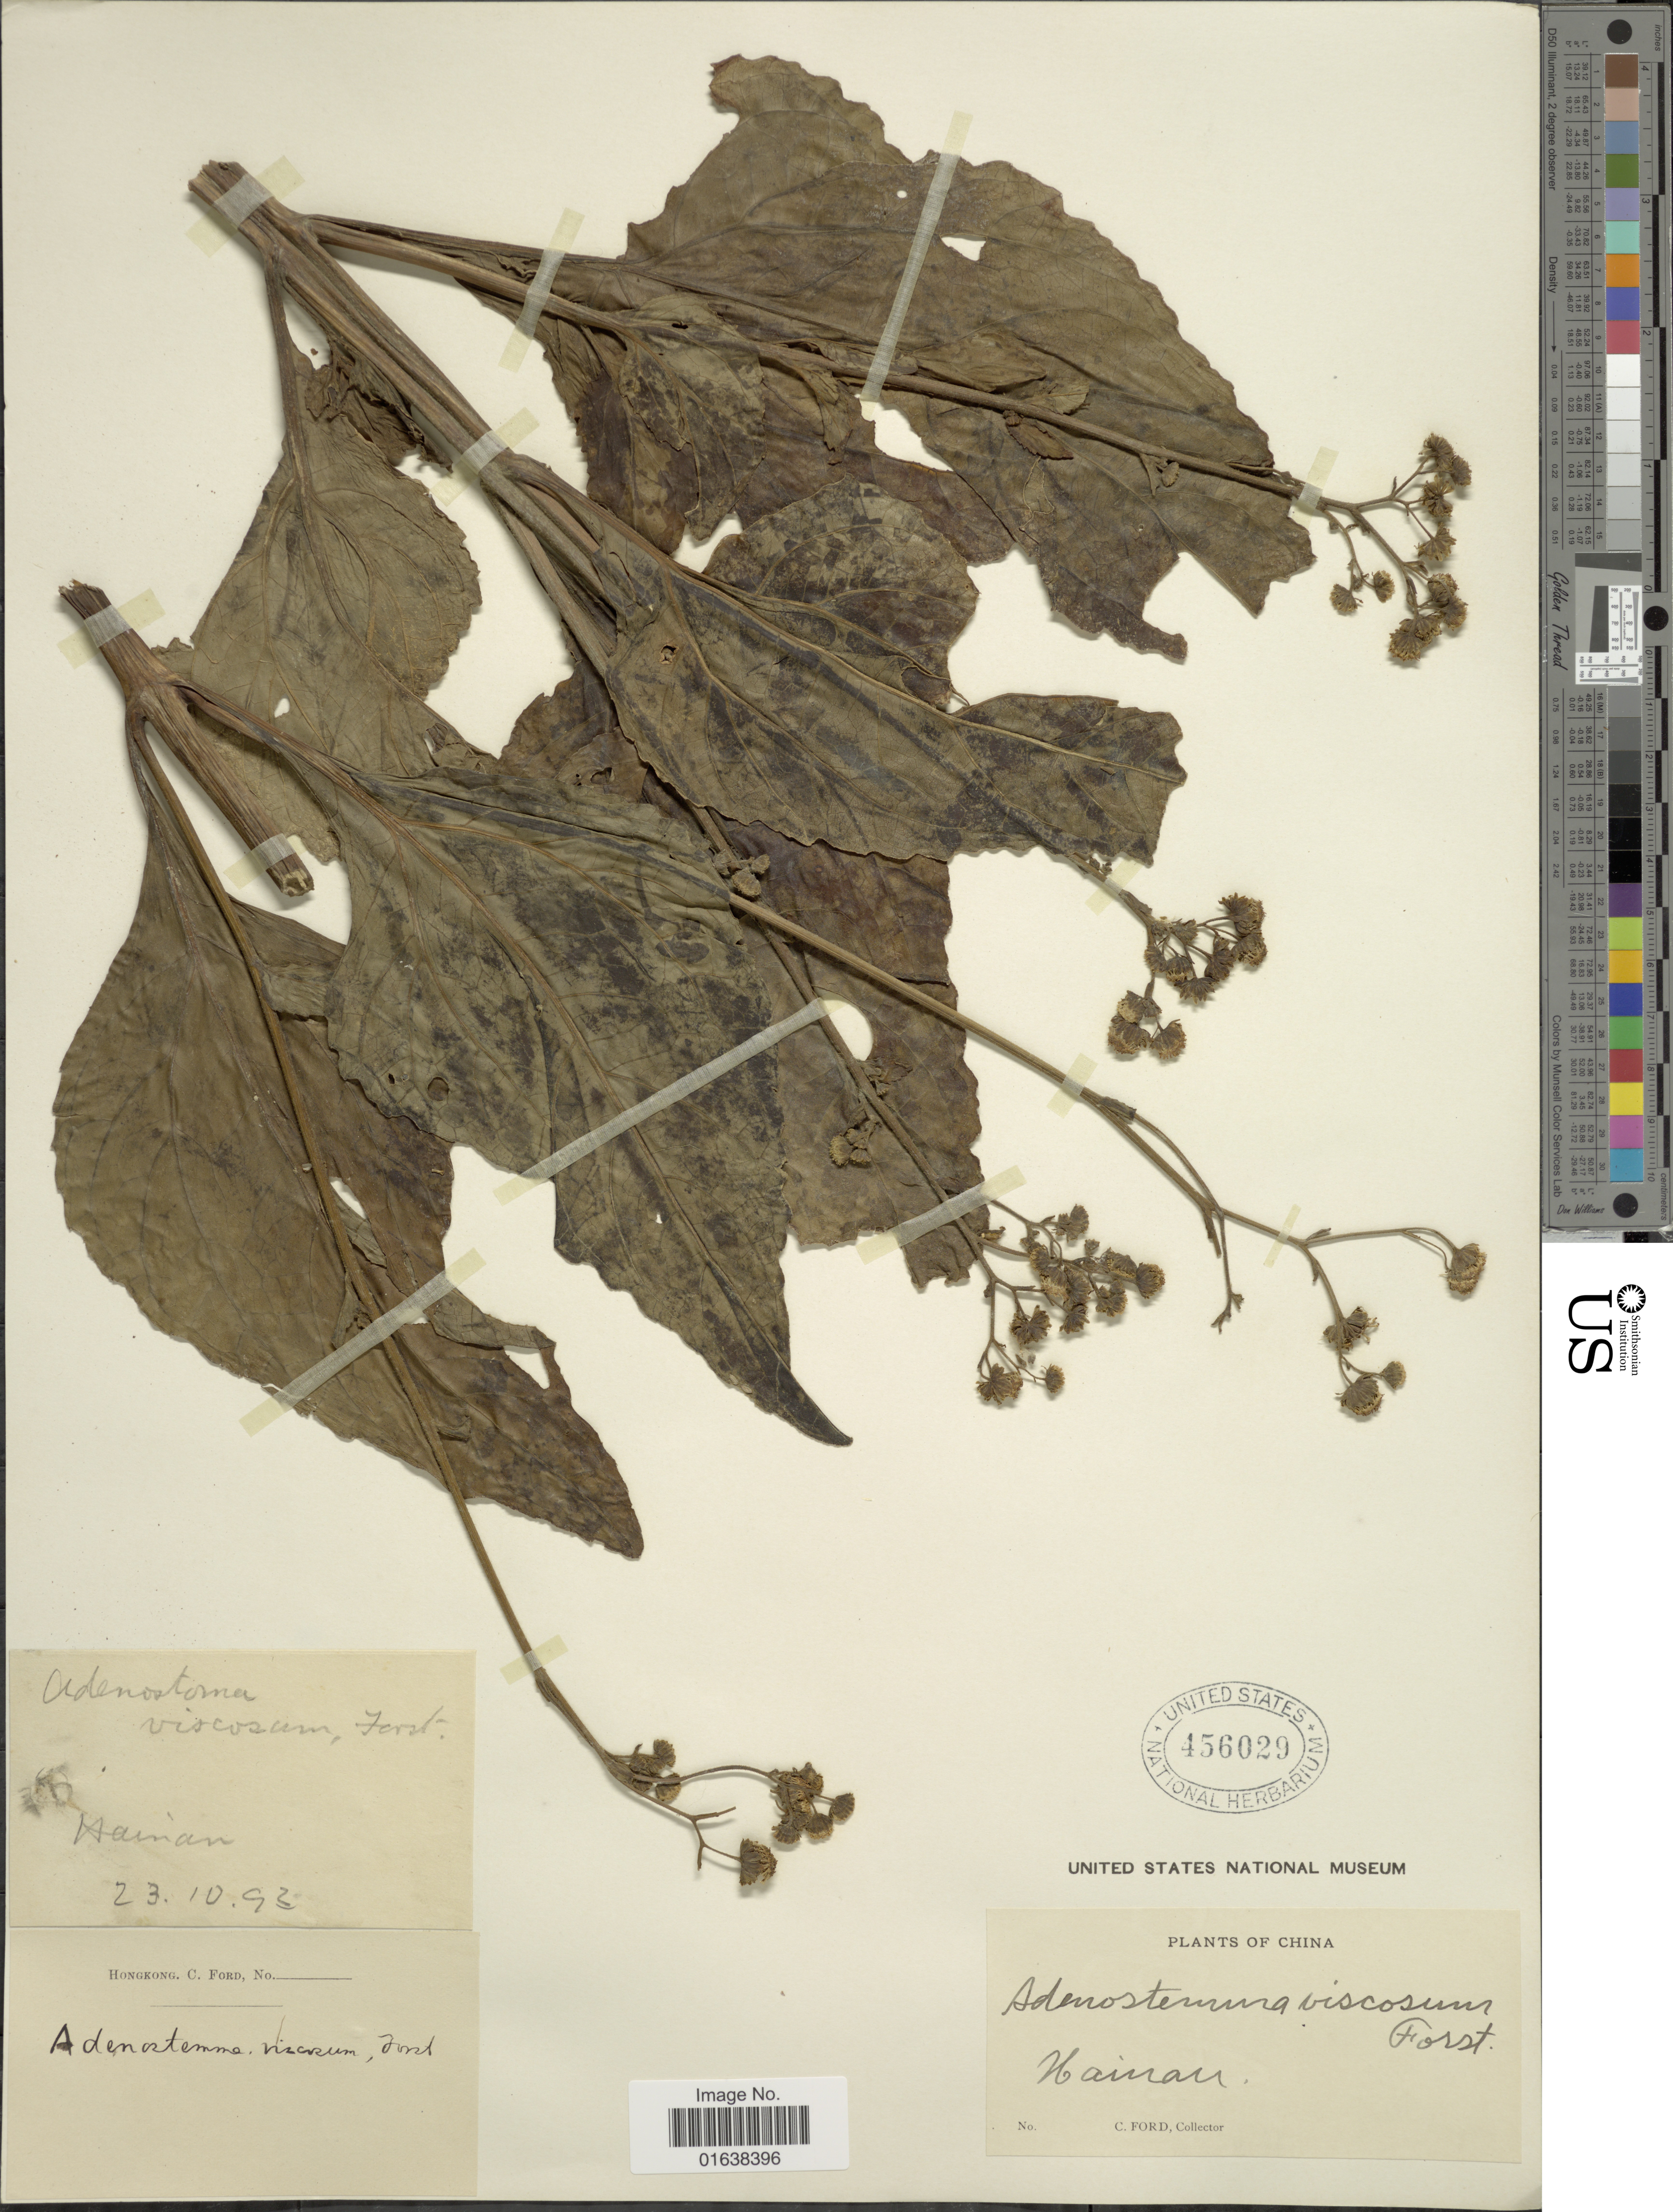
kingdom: Plantae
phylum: Tracheophyta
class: Magnoliopsida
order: Asterales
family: Asteraceae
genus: Adenostemma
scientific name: Adenostemma lavenia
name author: (L.) Kuntze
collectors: C. Ford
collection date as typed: Transcribed d/m/y: 23/10/93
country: China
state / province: Hainan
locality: China. Hainan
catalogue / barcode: US 456029